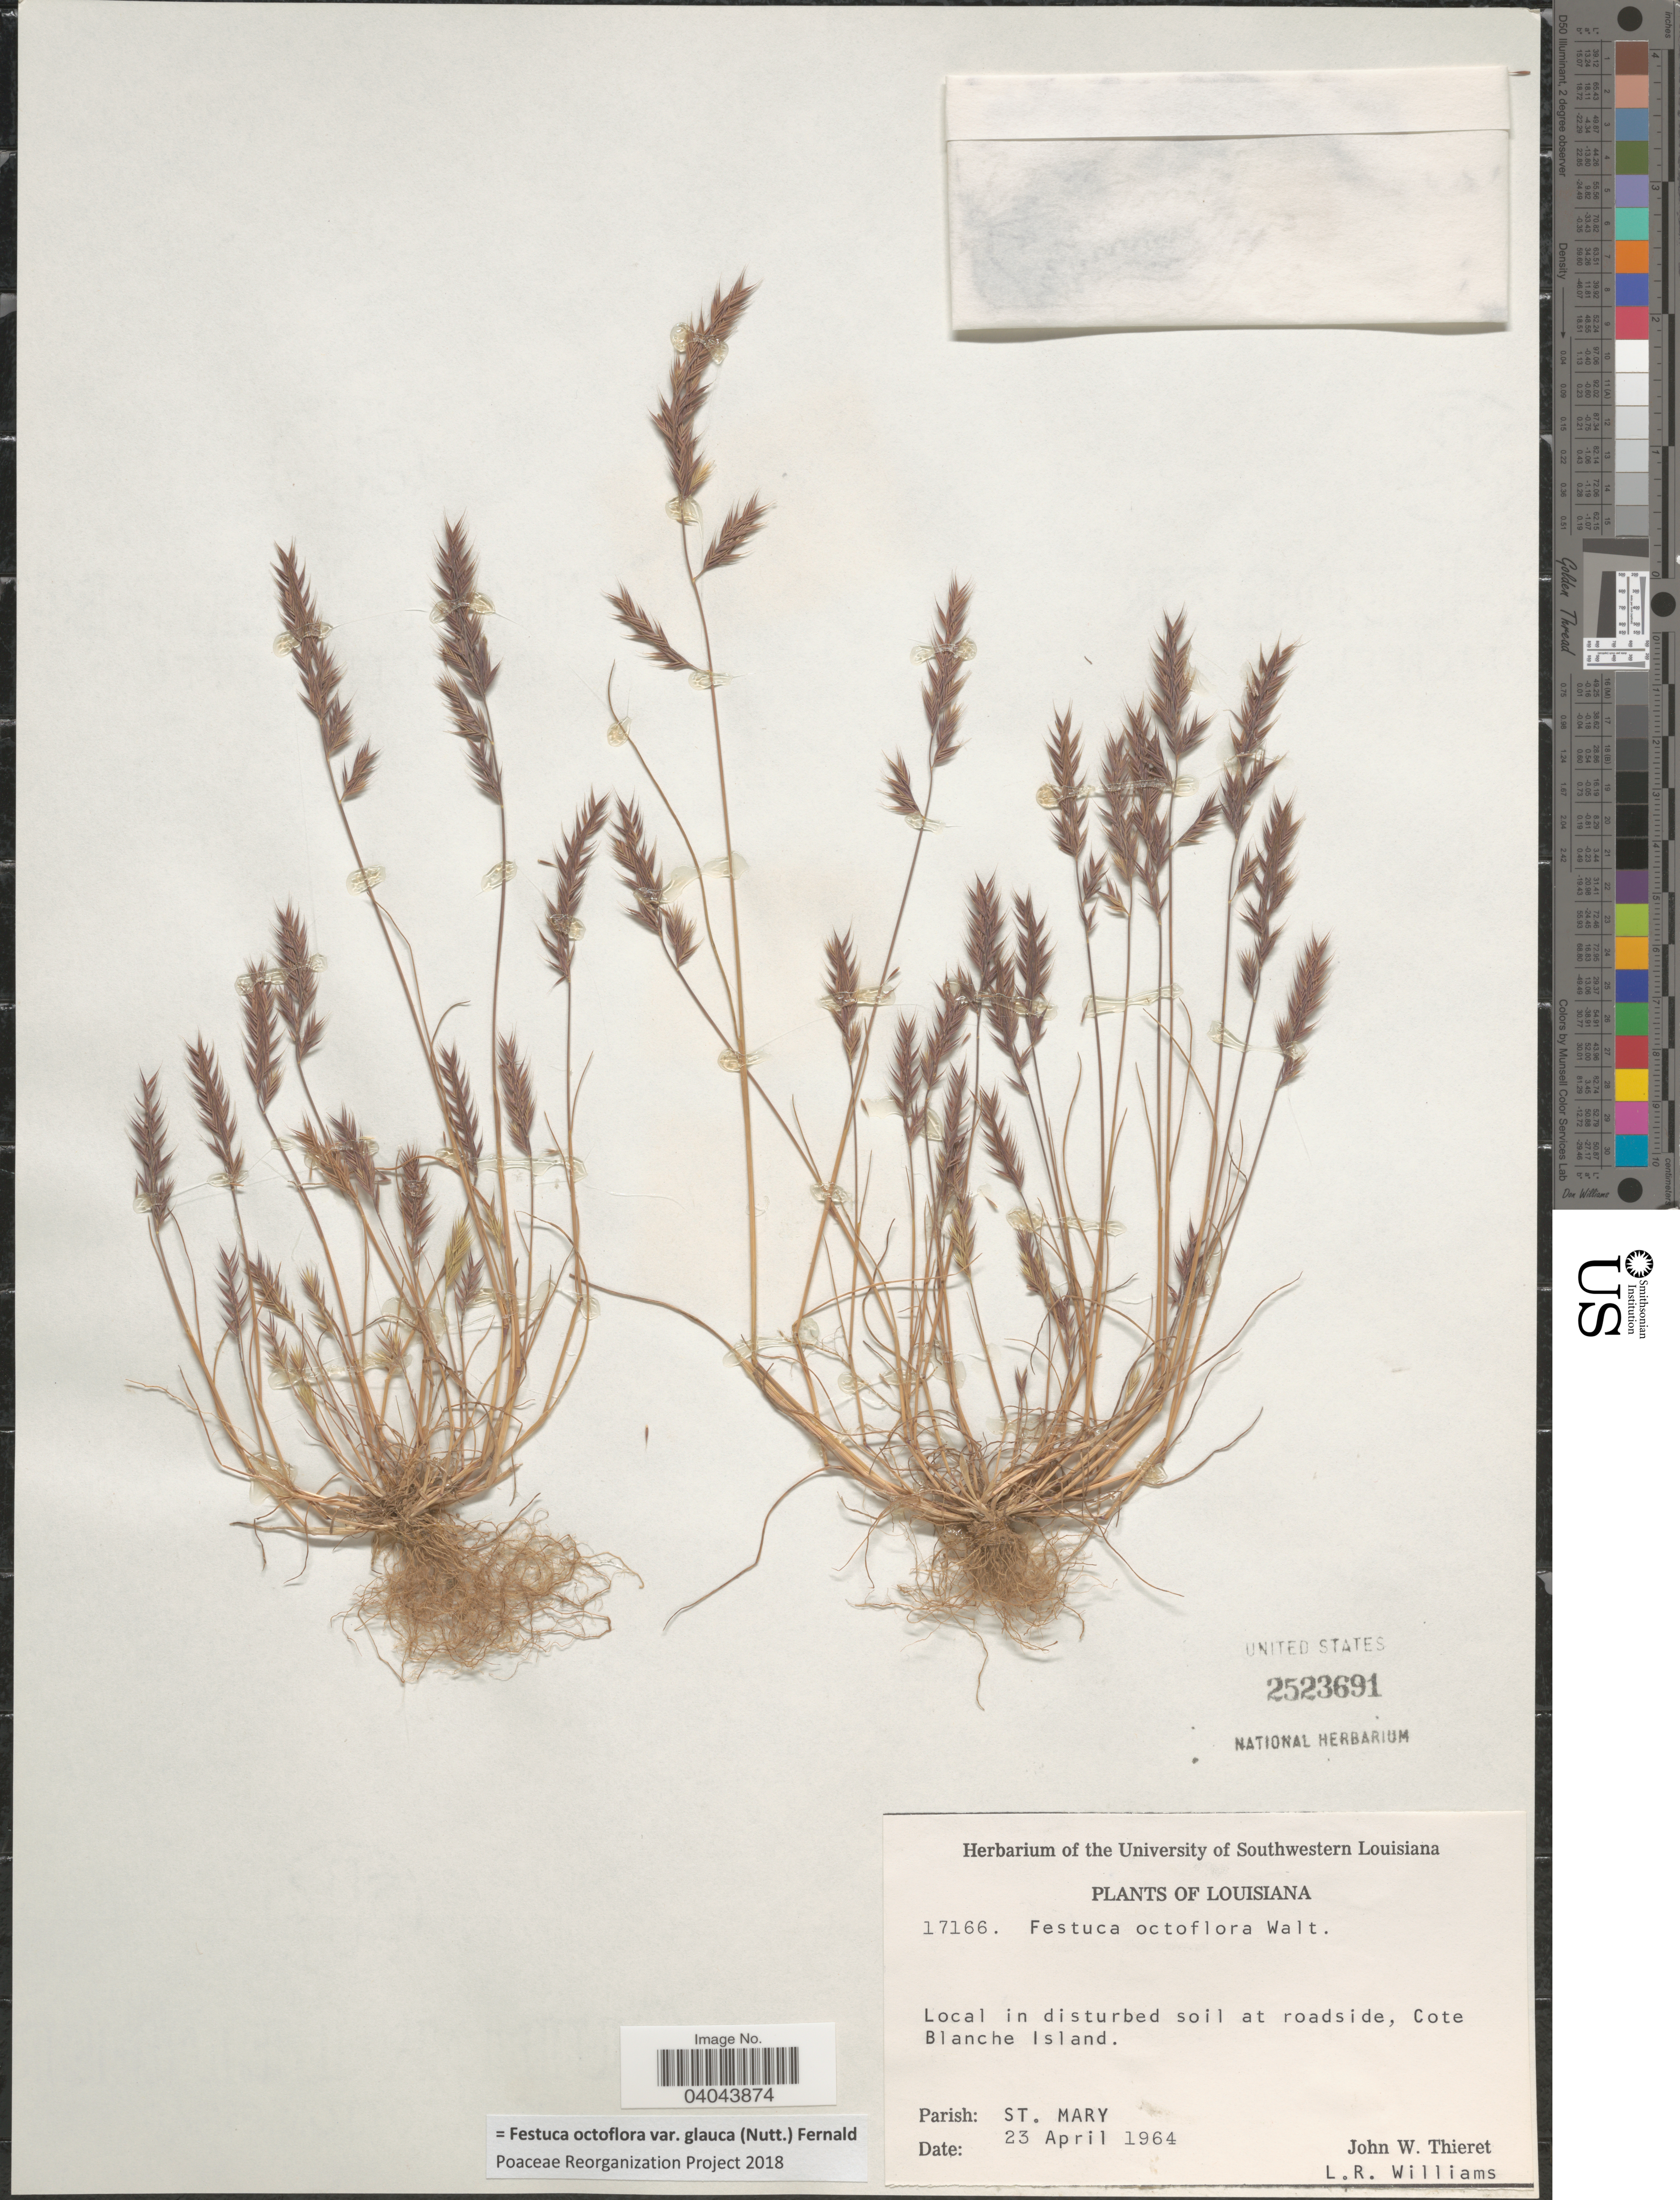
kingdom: Plantae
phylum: Tracheophyta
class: Liliopsida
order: Poales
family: Poaceae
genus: Festuca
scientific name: Festuca octoflora var. glauca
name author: (Nutt.) Fernald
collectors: J. W. Thieret & L. Williams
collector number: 17166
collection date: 1964-04-23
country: United States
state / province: Louisiana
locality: In disturbed soil at roadside, Cote Blanche Island. Parish: St. Mary.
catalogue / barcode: US 2523691